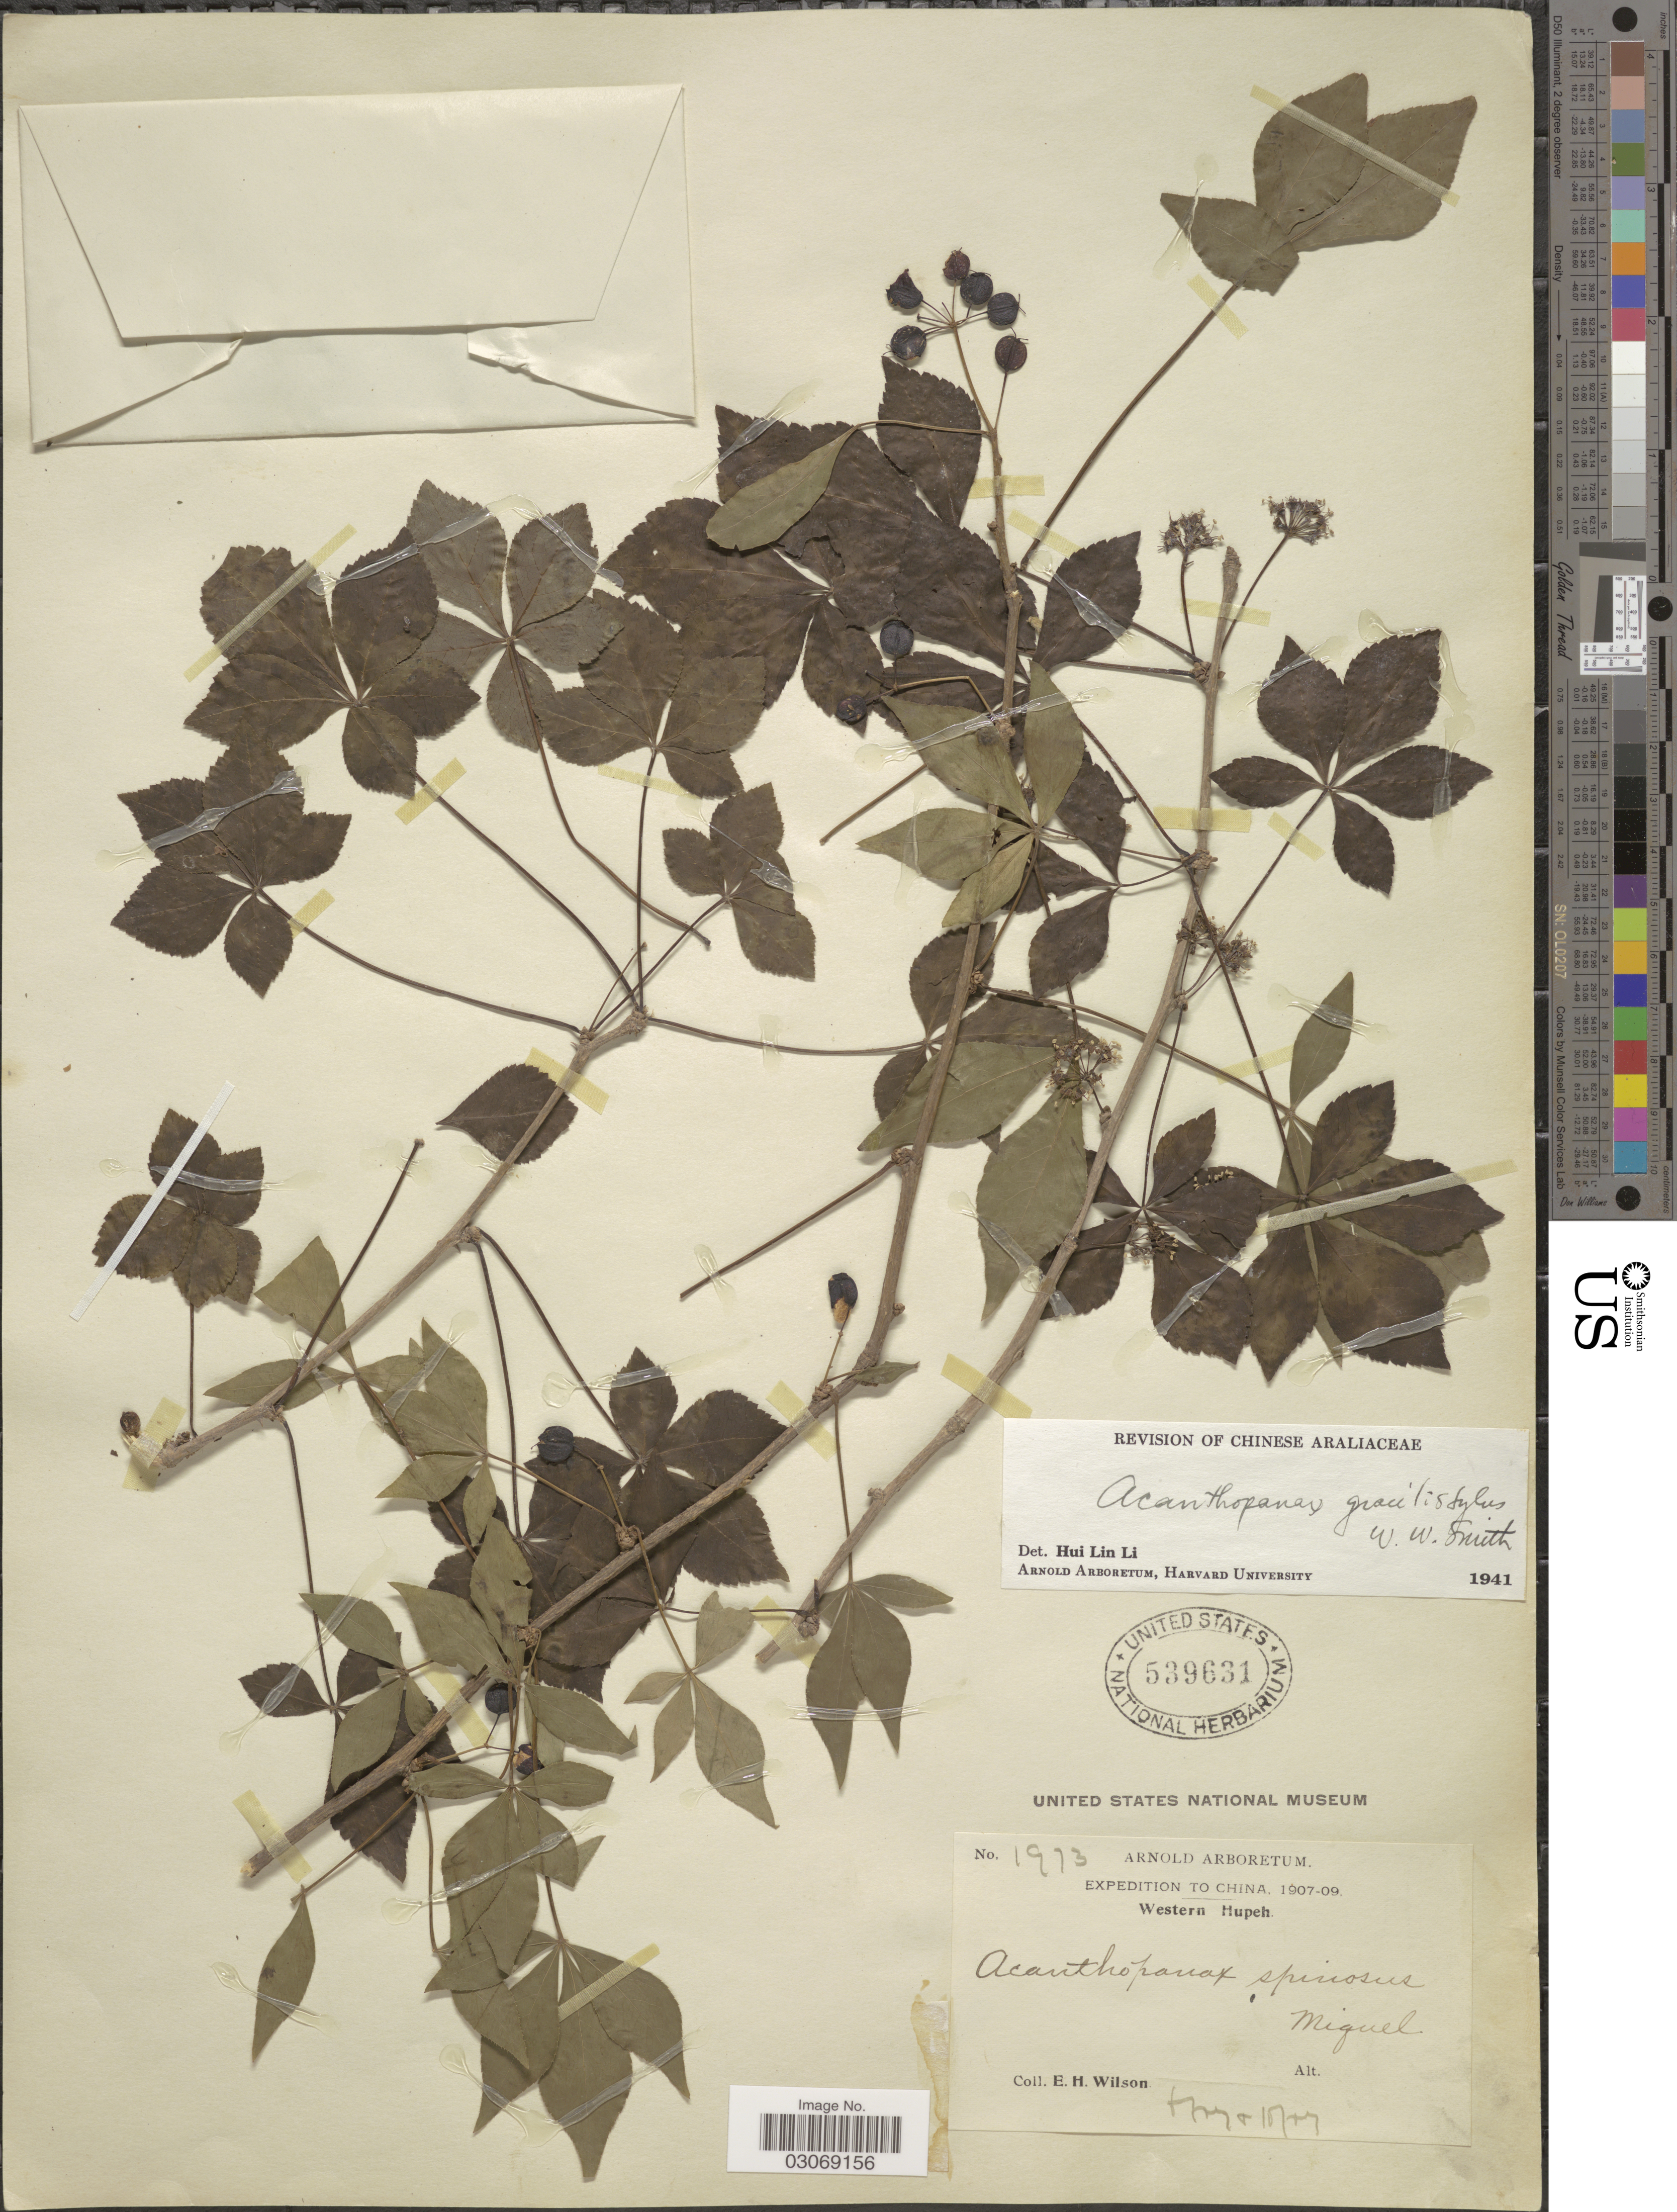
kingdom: Plantae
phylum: Tracheophyta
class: Magnoliopsida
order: Apiales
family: Araliaceae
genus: Acanthopanax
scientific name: Acanthopanax gracilistylus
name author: W.W. Sm.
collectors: E. Wilson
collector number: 1973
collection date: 1907-08/1907-10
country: China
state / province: Hubei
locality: Western Hupeh.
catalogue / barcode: US 539631